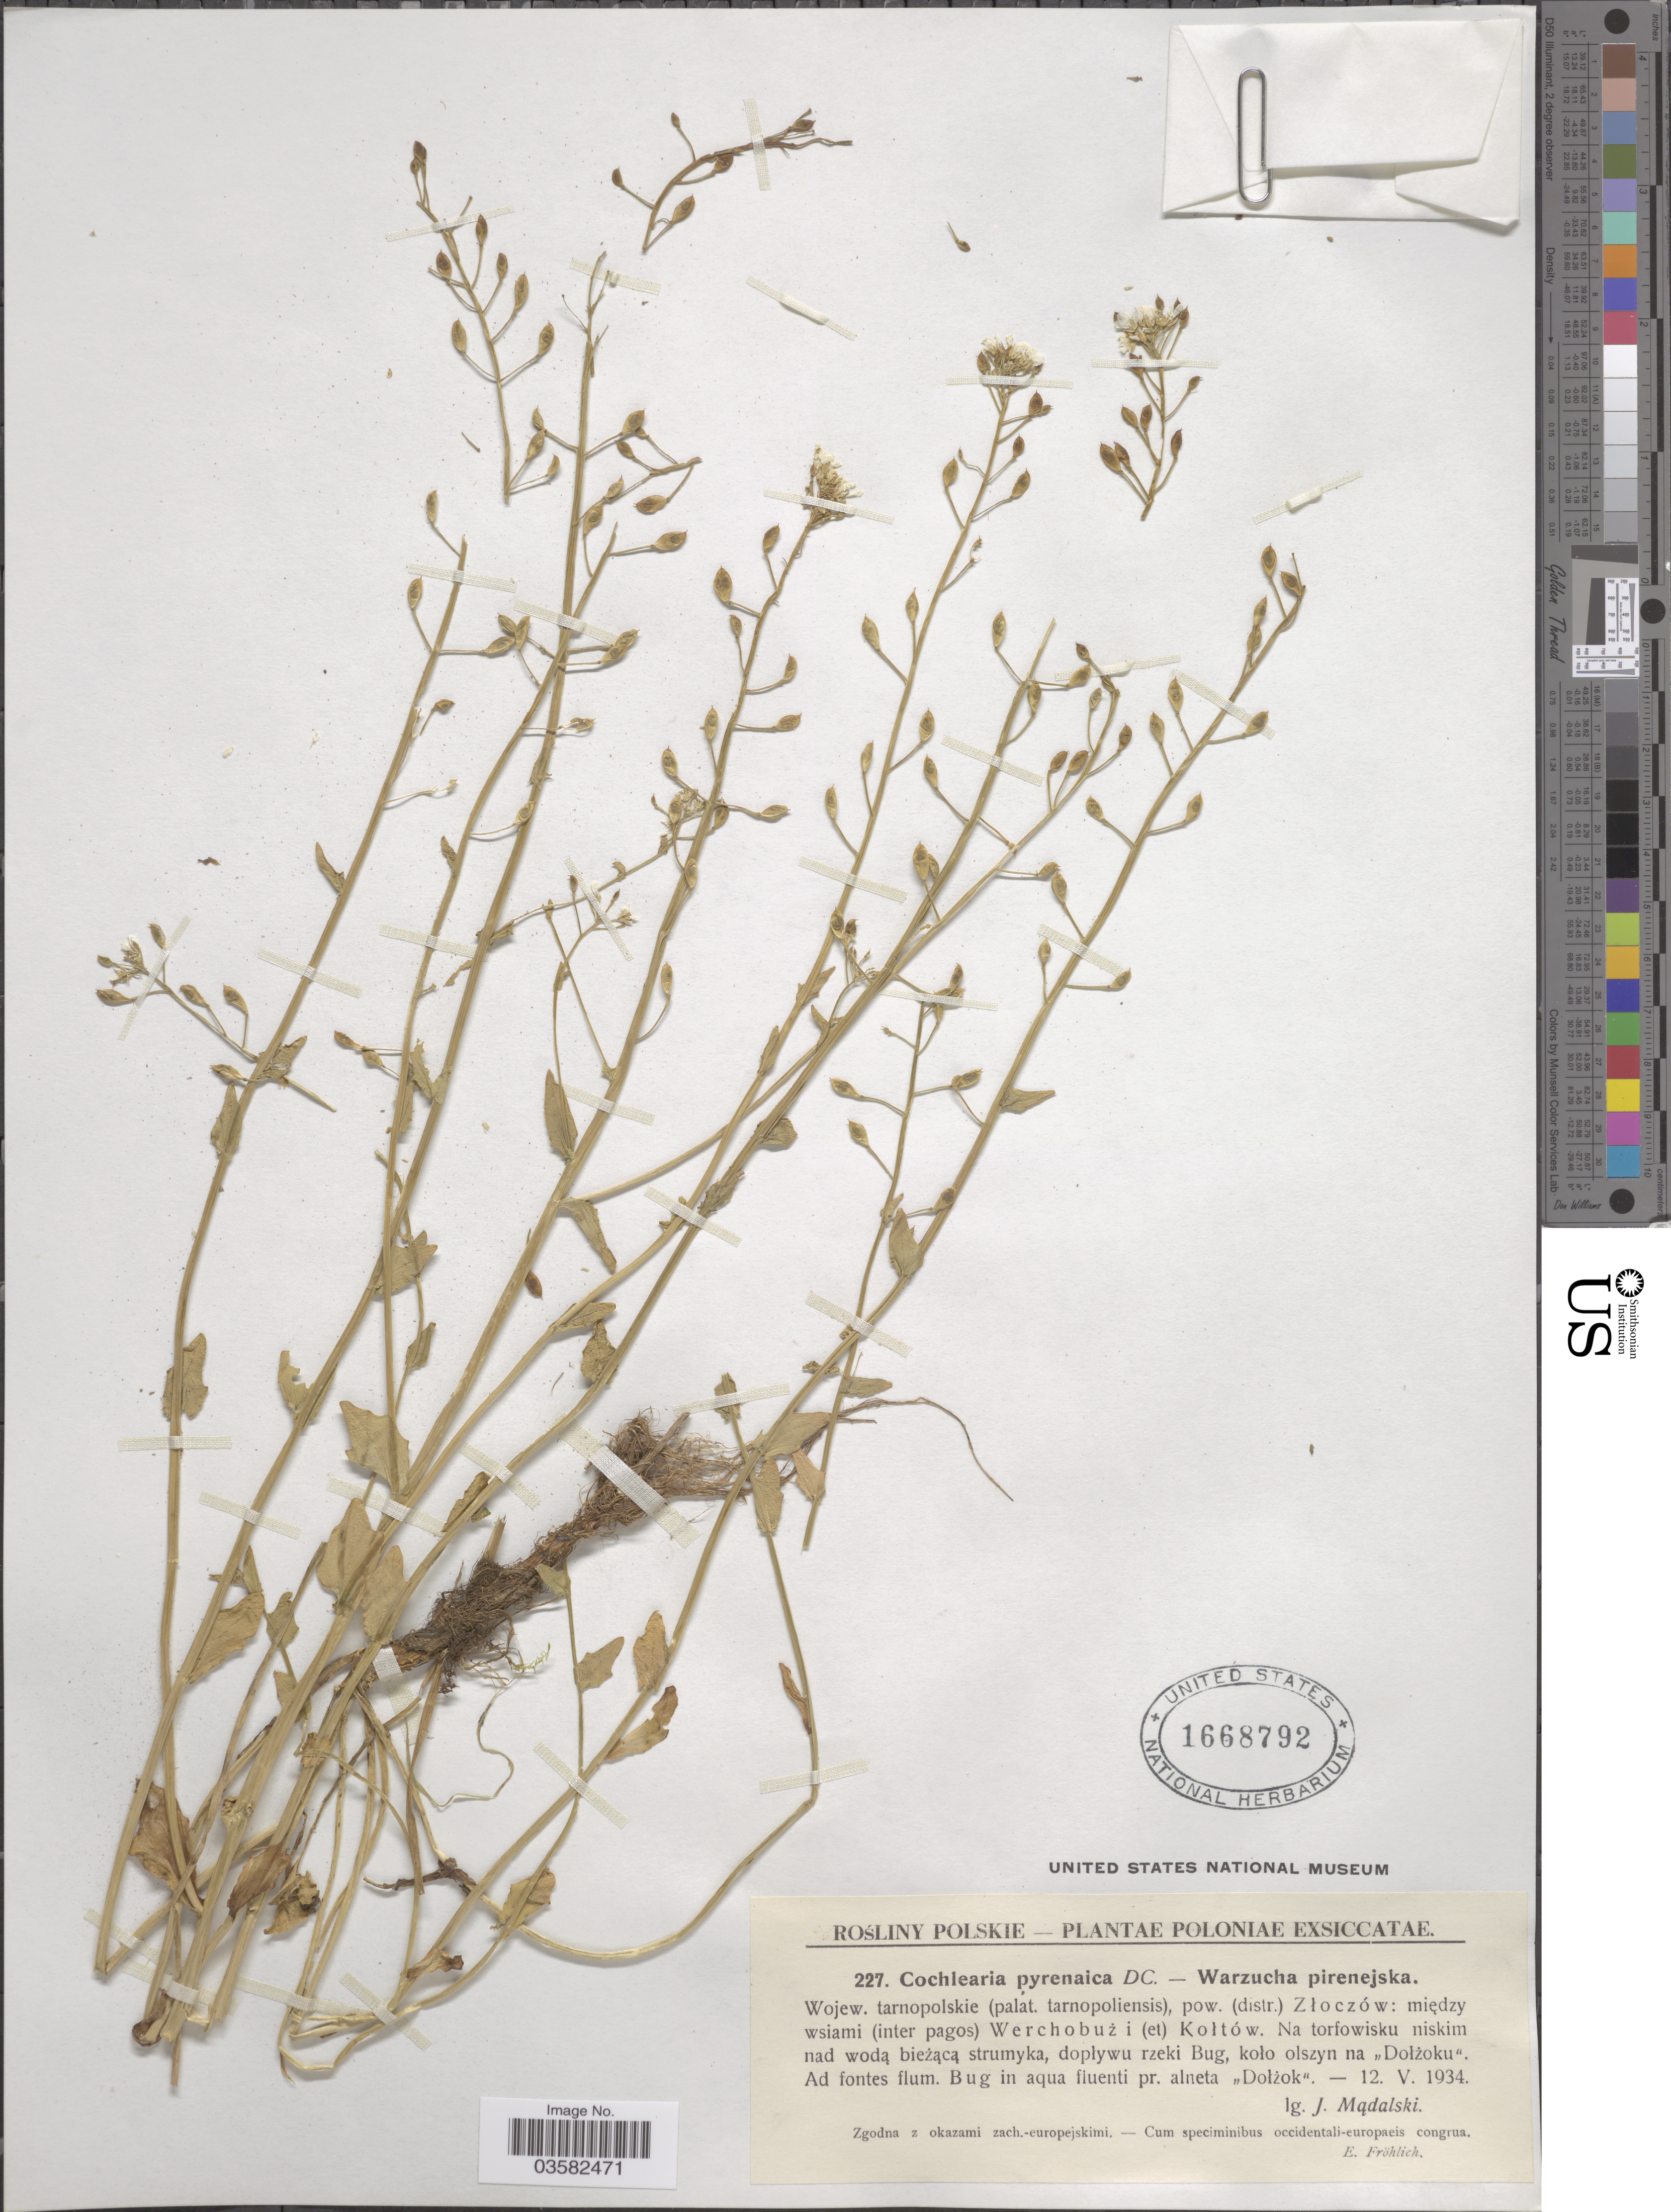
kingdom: Plantae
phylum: Tracheophyta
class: Magnoliopsida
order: Brassicales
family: Brassicaceae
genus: Cochlearia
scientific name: Cochlearia pyrenaica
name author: DC.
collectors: J. Mqdalski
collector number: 227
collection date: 1934-05-12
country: Poland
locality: Rośliny Polskie. [unsure placement] Wojew. tarnopolskie (palat. tarnopoliensis), pow. (distr.) Złoczów: między wsiami (inter pagos) Werchobuzi (et) Kołtów. Na torfowisku niskim nad woda biezaca strumyka, doplywu rzeki Bug, kolo olszyn na ,,Dołzoku". Ad fontes flum. Bug in aqua fluenti pr. alneta ,,Dołzok".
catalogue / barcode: US 1668792